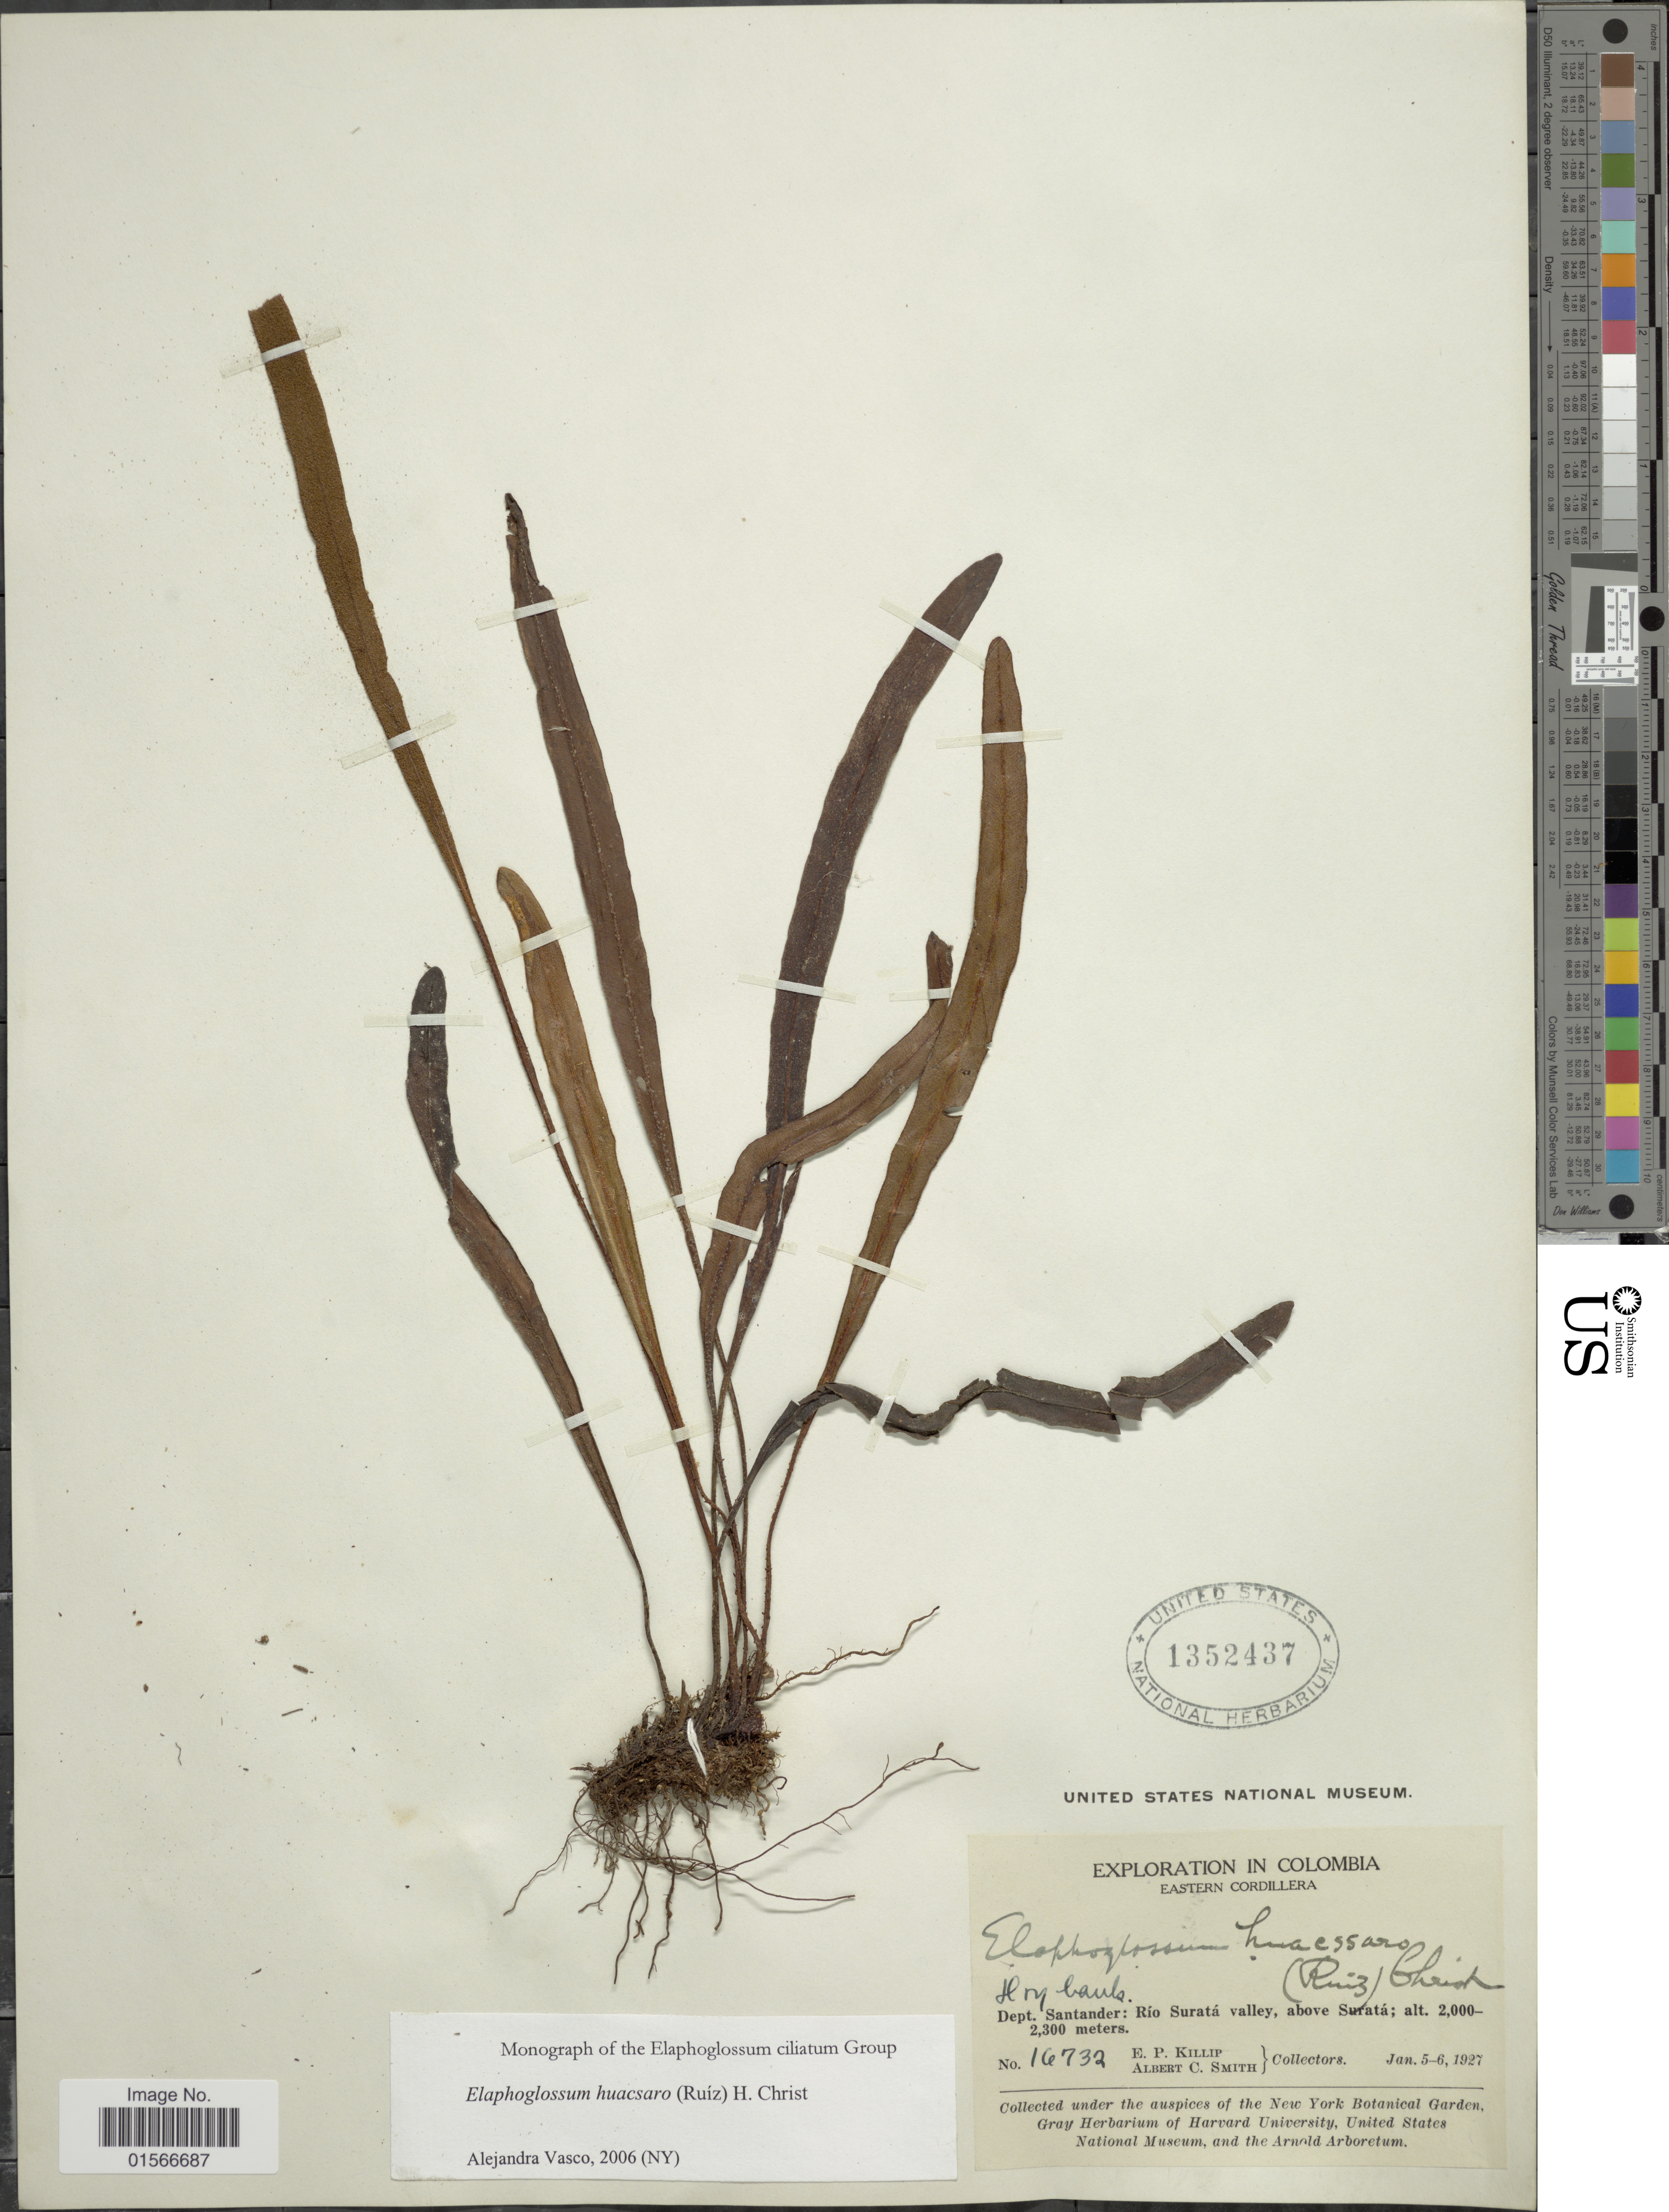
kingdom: Plantae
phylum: Tracheophyta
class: Polypodiopsida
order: Polypodiales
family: Dryopteridaceae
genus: Elaphoglossum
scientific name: Elaphoglossum huacsaro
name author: (Ruiz) Christ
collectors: E. P. Killip & A. C. Smith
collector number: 16732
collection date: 1927-01-05/1927-01-06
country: Colombia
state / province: Santander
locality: Eastern Cordillera, Dept Santander: Río Suratá valley, above Suratá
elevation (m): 2000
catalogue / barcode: US 1352437